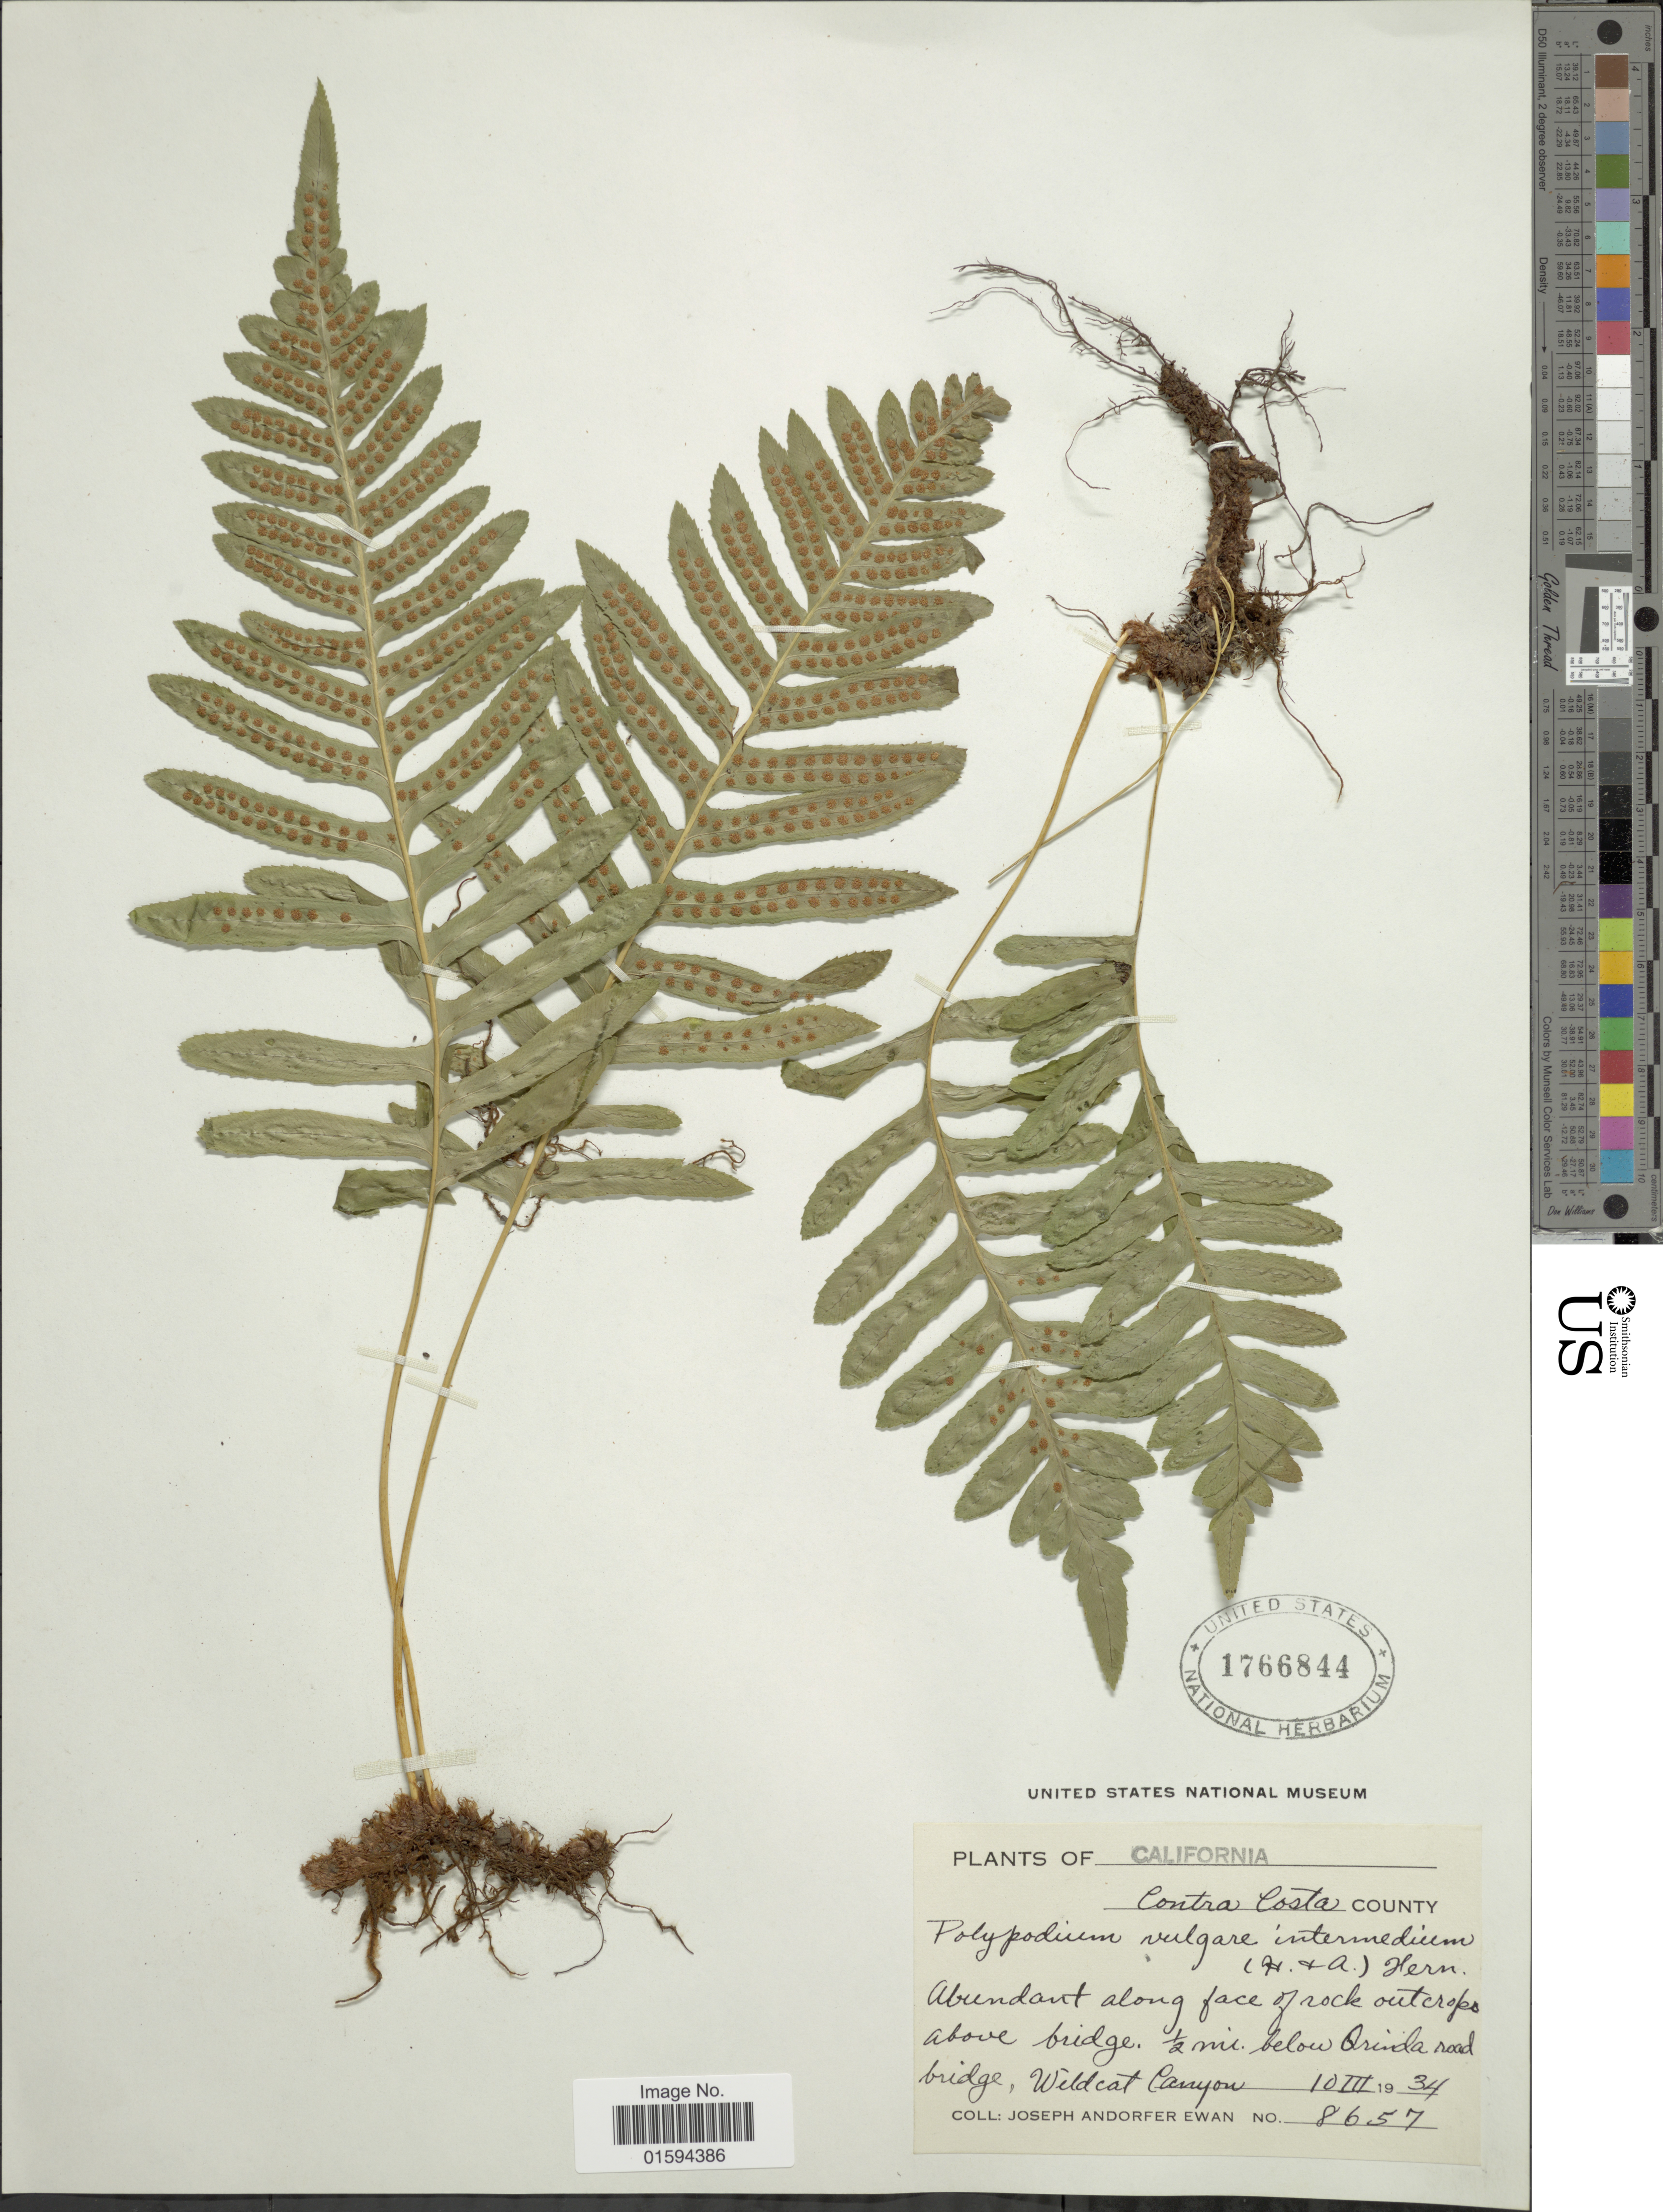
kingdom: Plantae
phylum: Tracheophyta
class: Polypodiopsida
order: Polypodiales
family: Polypodiaceae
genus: Polypodium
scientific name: Polypodium californicum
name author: Kaulf.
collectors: J. A. Ewan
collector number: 8657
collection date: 1934-03-10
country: United States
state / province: California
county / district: Contra Costa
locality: Contra Costa County, along face of rock outcrops above bridge, 1/2 miles below Orinda road bridge, Wildcat Canyon.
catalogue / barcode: US 1766844